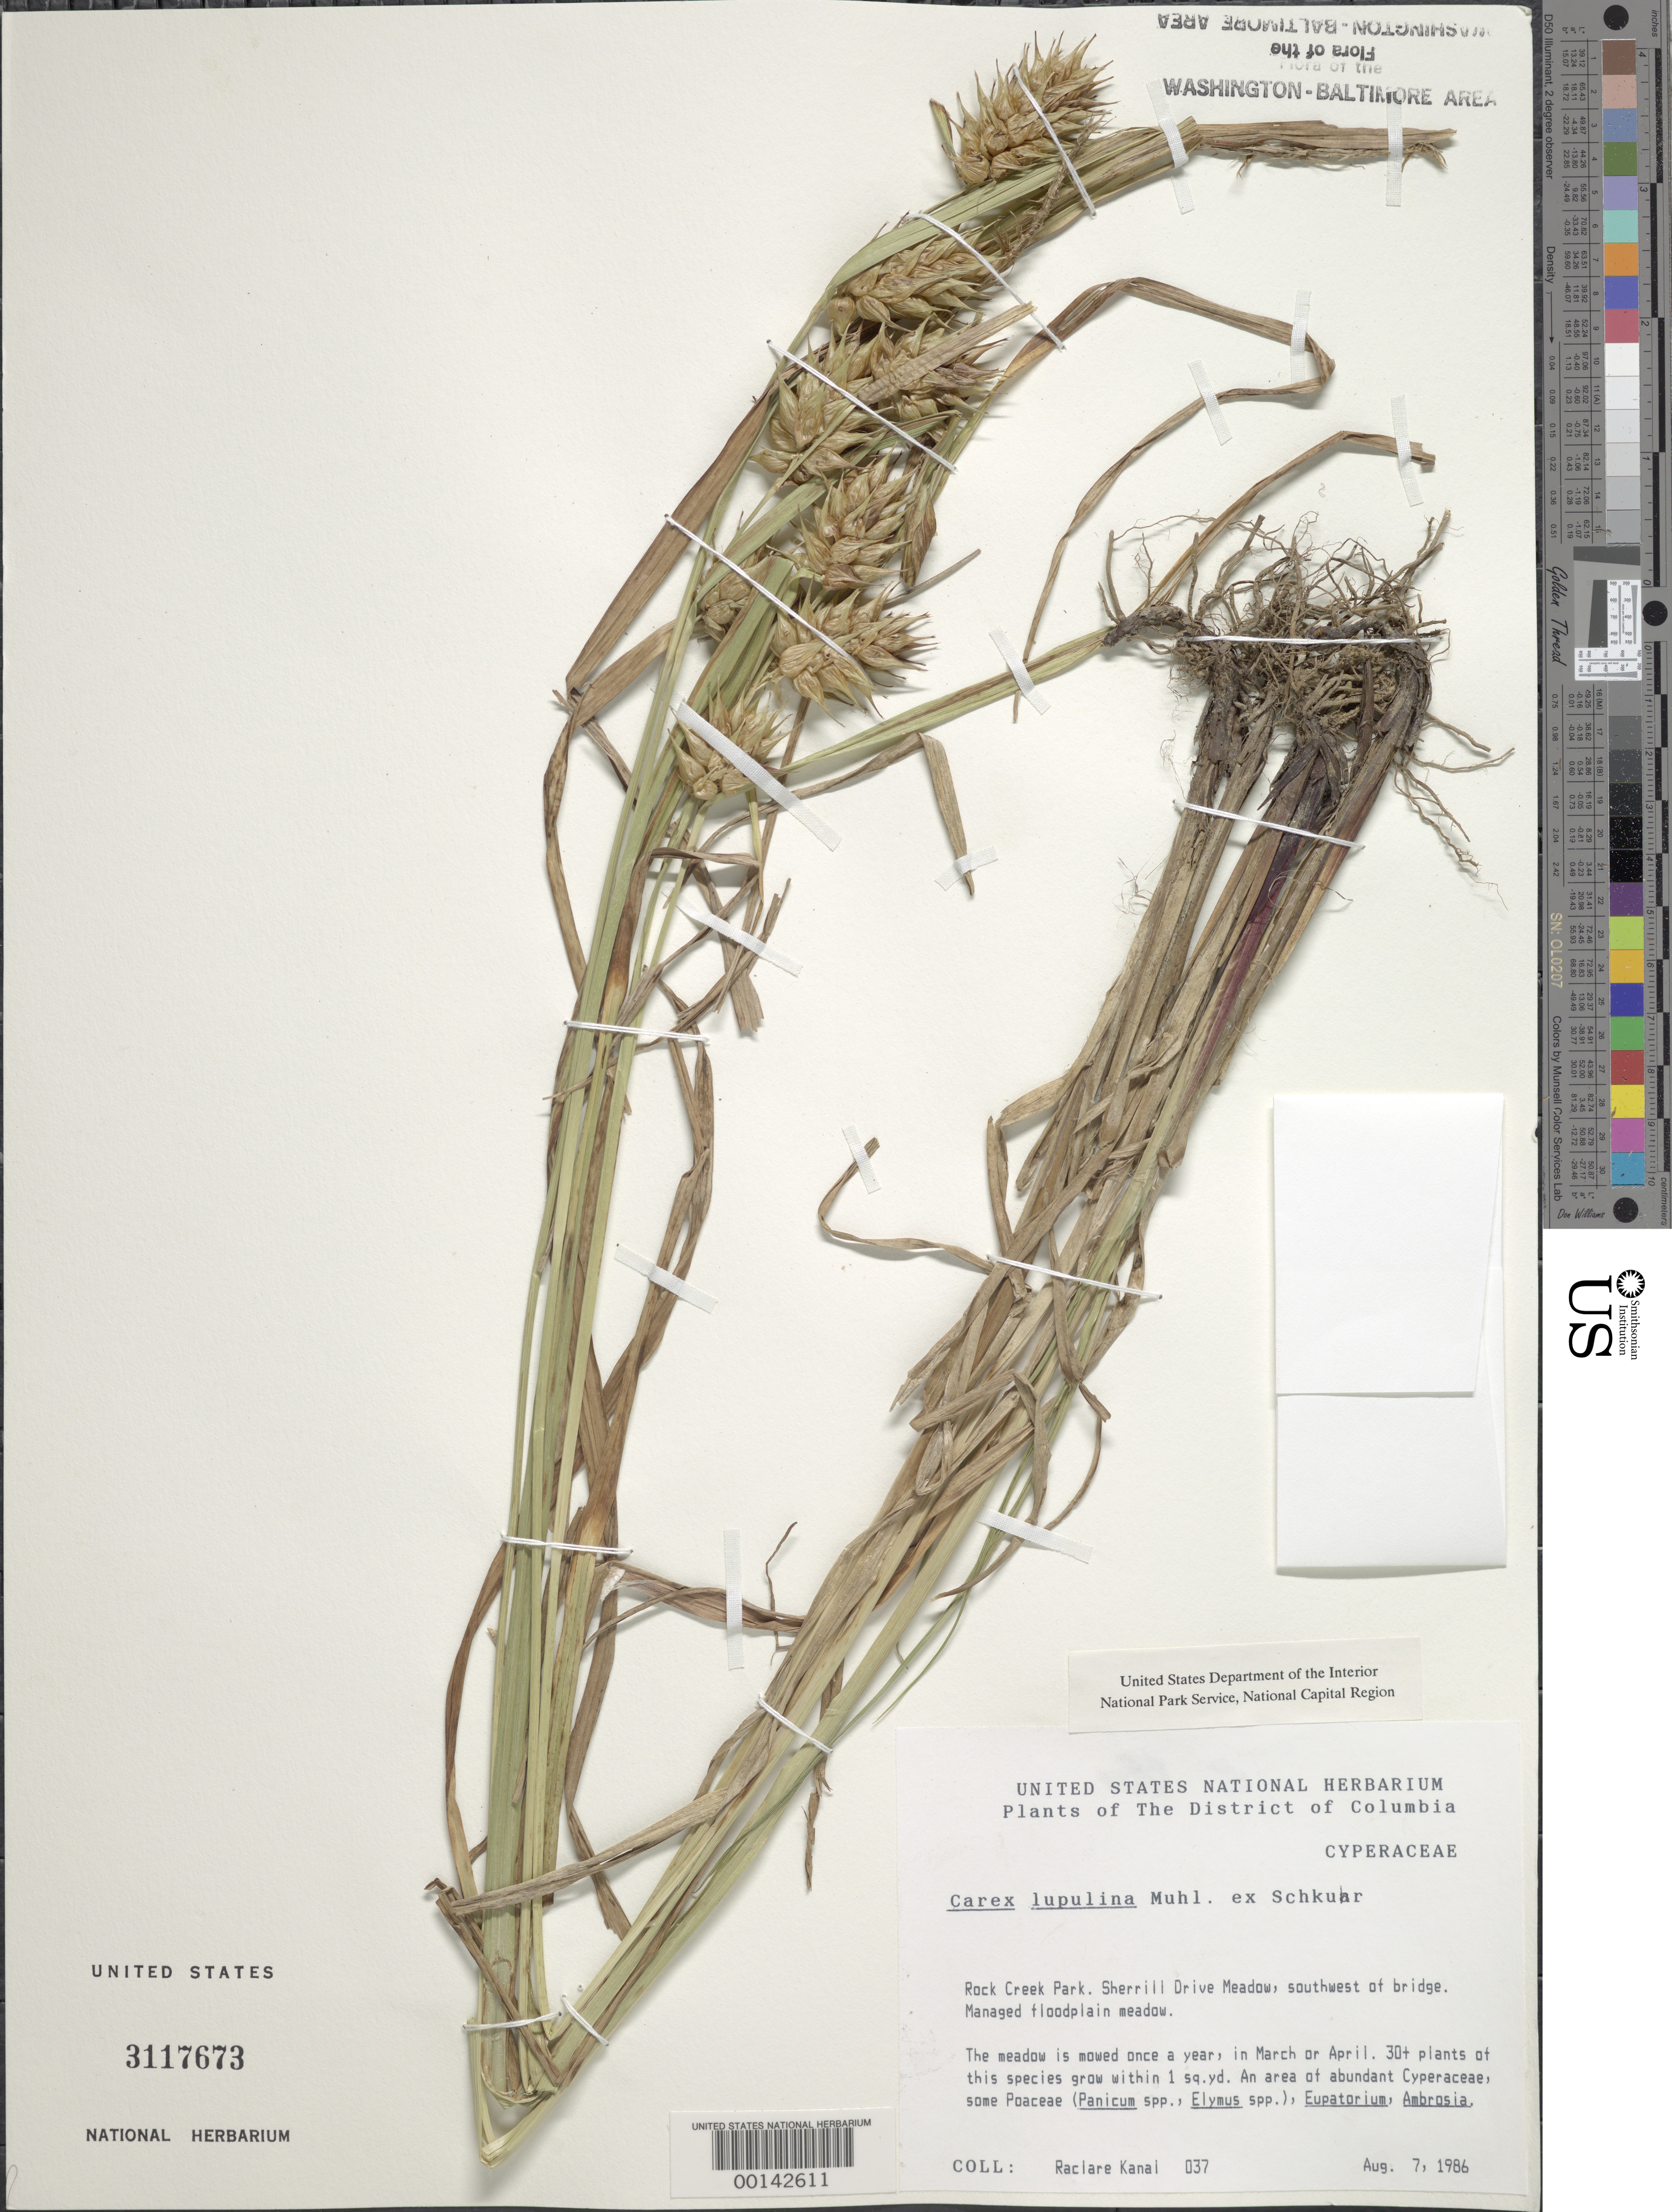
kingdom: Plantae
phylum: Tracheophyta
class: Liliopsida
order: Poales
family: Cyperaceae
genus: Carex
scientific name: Carex lupulina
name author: Muhl. ex Willd.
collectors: R. Kanal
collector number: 037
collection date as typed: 07 Aug 1986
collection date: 1986-08-07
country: United States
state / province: District of Columbia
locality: Rock Creek Park. Sherrill Drive meadow, southwest of bridge. Rock Creek Park & vicinity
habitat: Managed floodplain meadow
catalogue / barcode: US 3117673